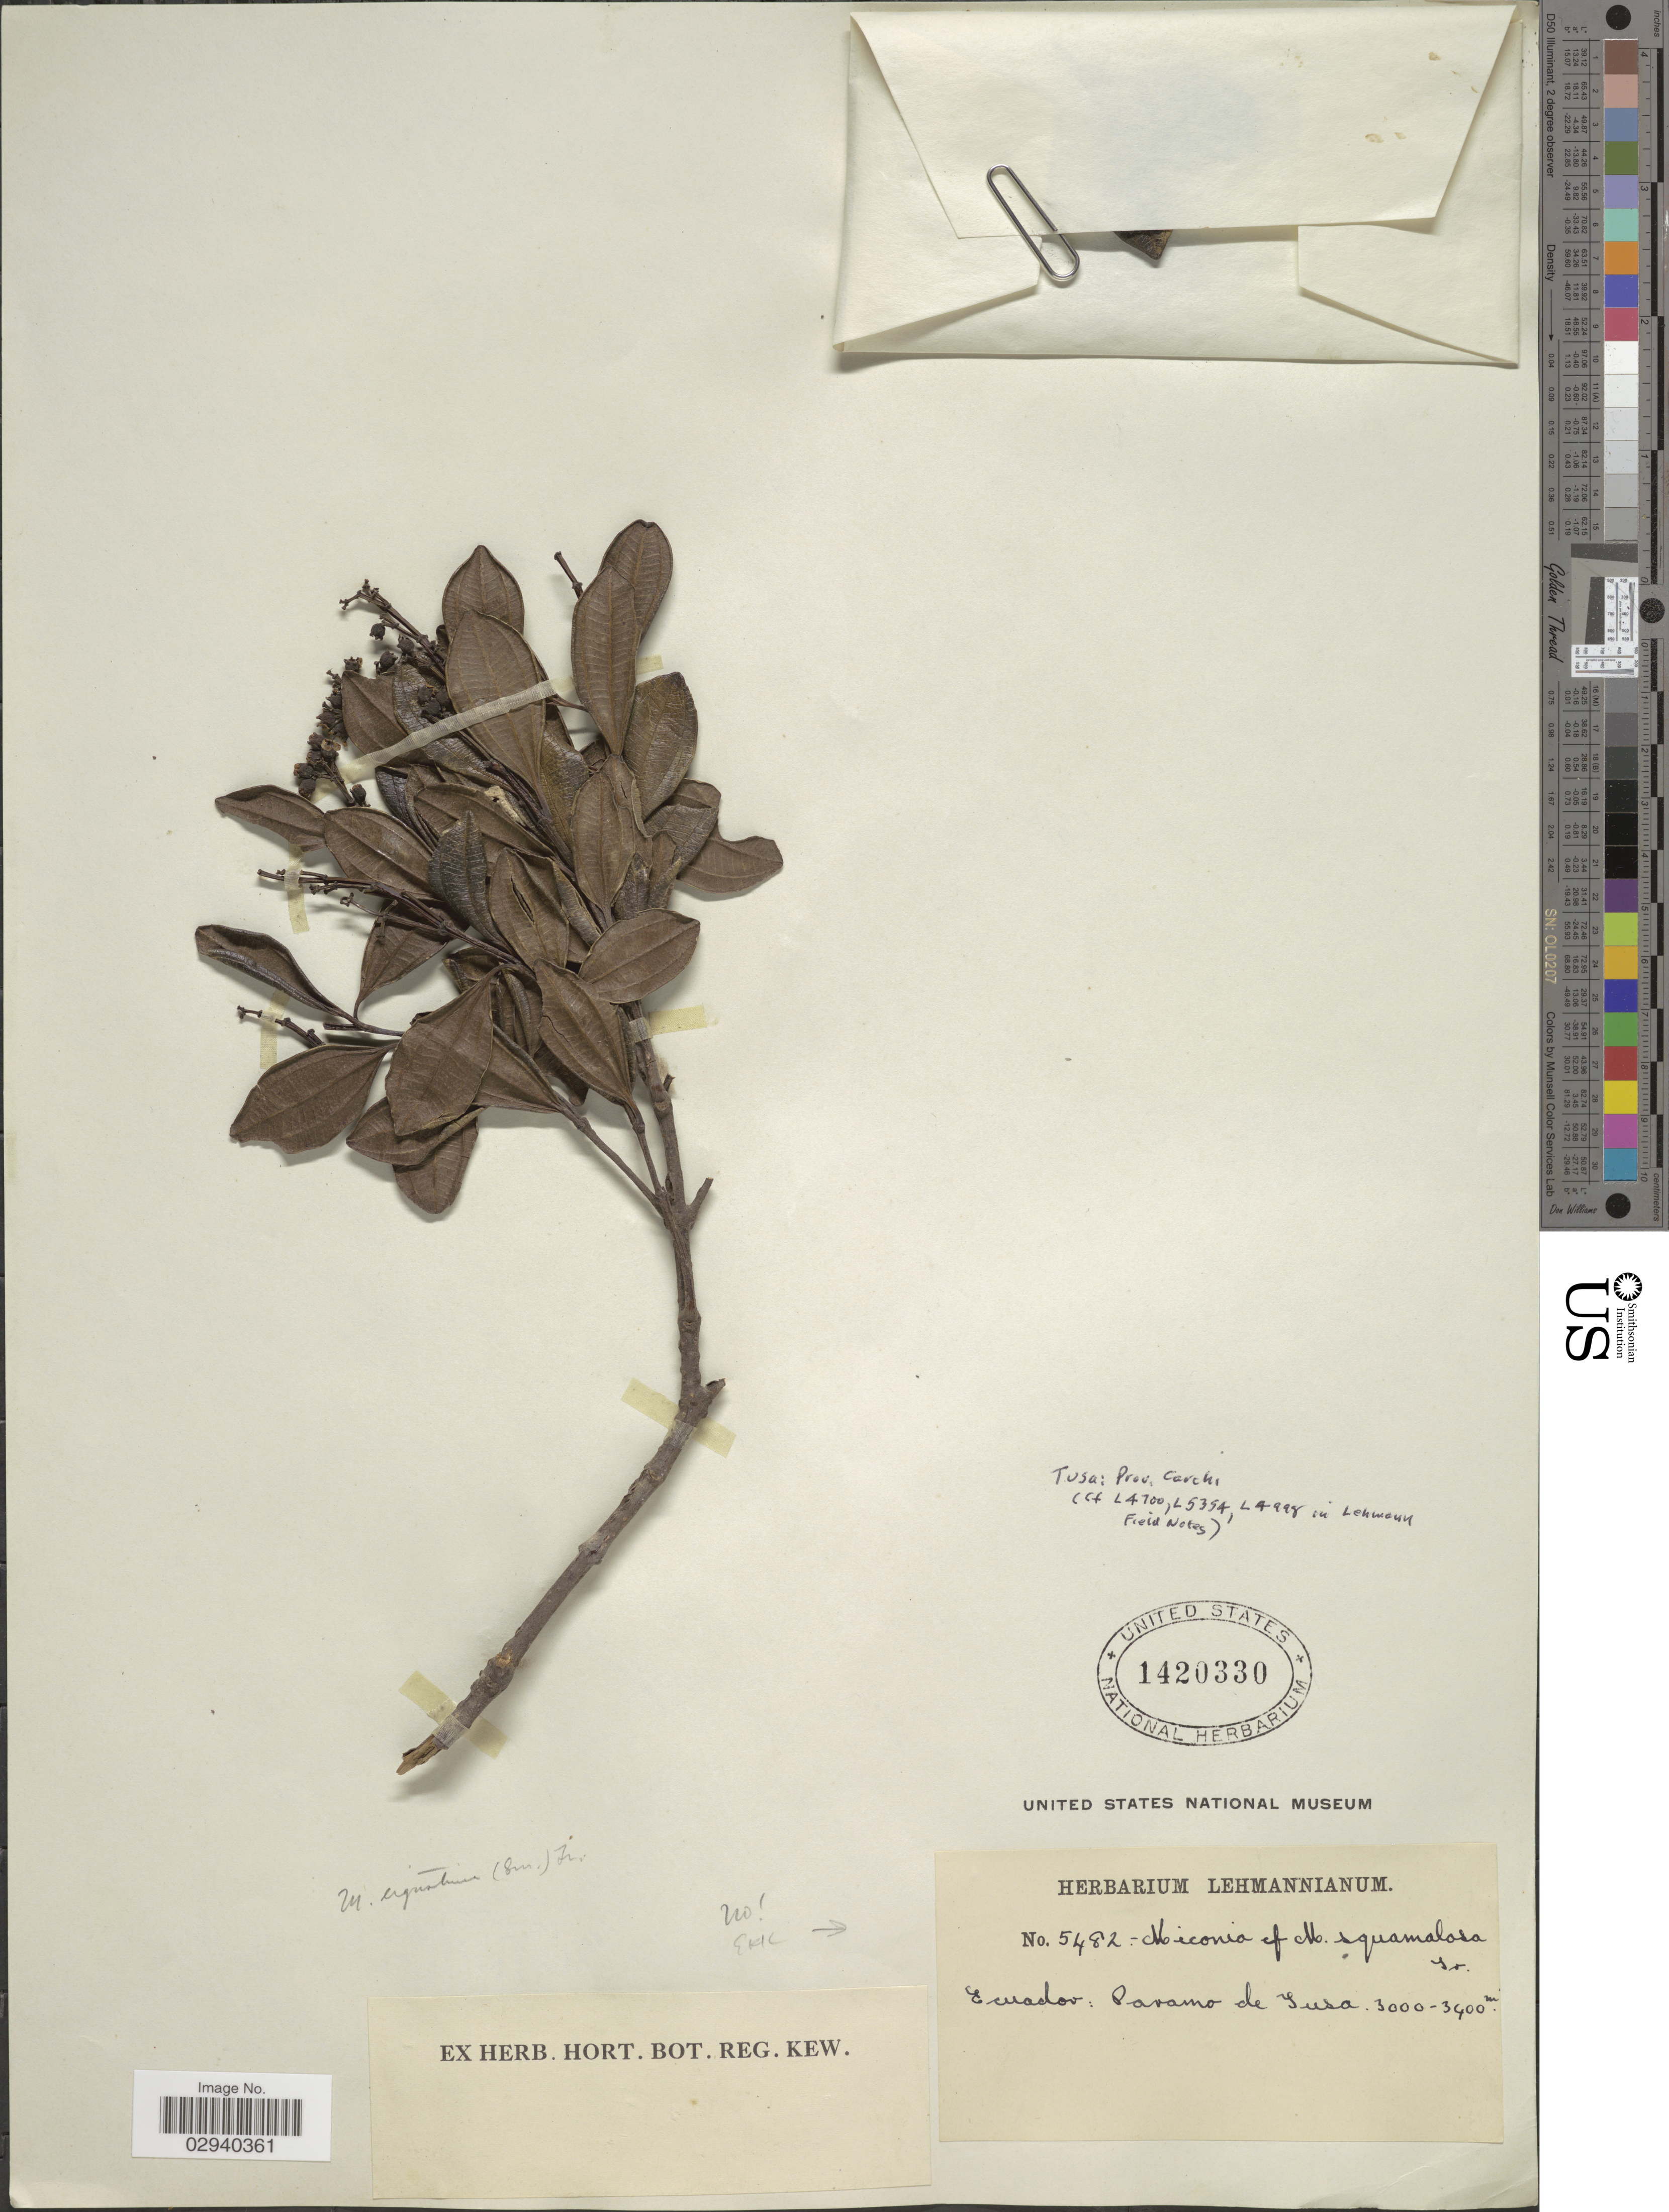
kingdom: Plantae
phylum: Tracheophyta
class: Magnoliopsida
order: Myrtales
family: Melastomataceae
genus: Miconia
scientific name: Miconia ligustrina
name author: (Sw.) Triana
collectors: ex herb. Lehmannianum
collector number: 5482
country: Ecuador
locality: Paramo de Tusa.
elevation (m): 3000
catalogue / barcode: US 1420330